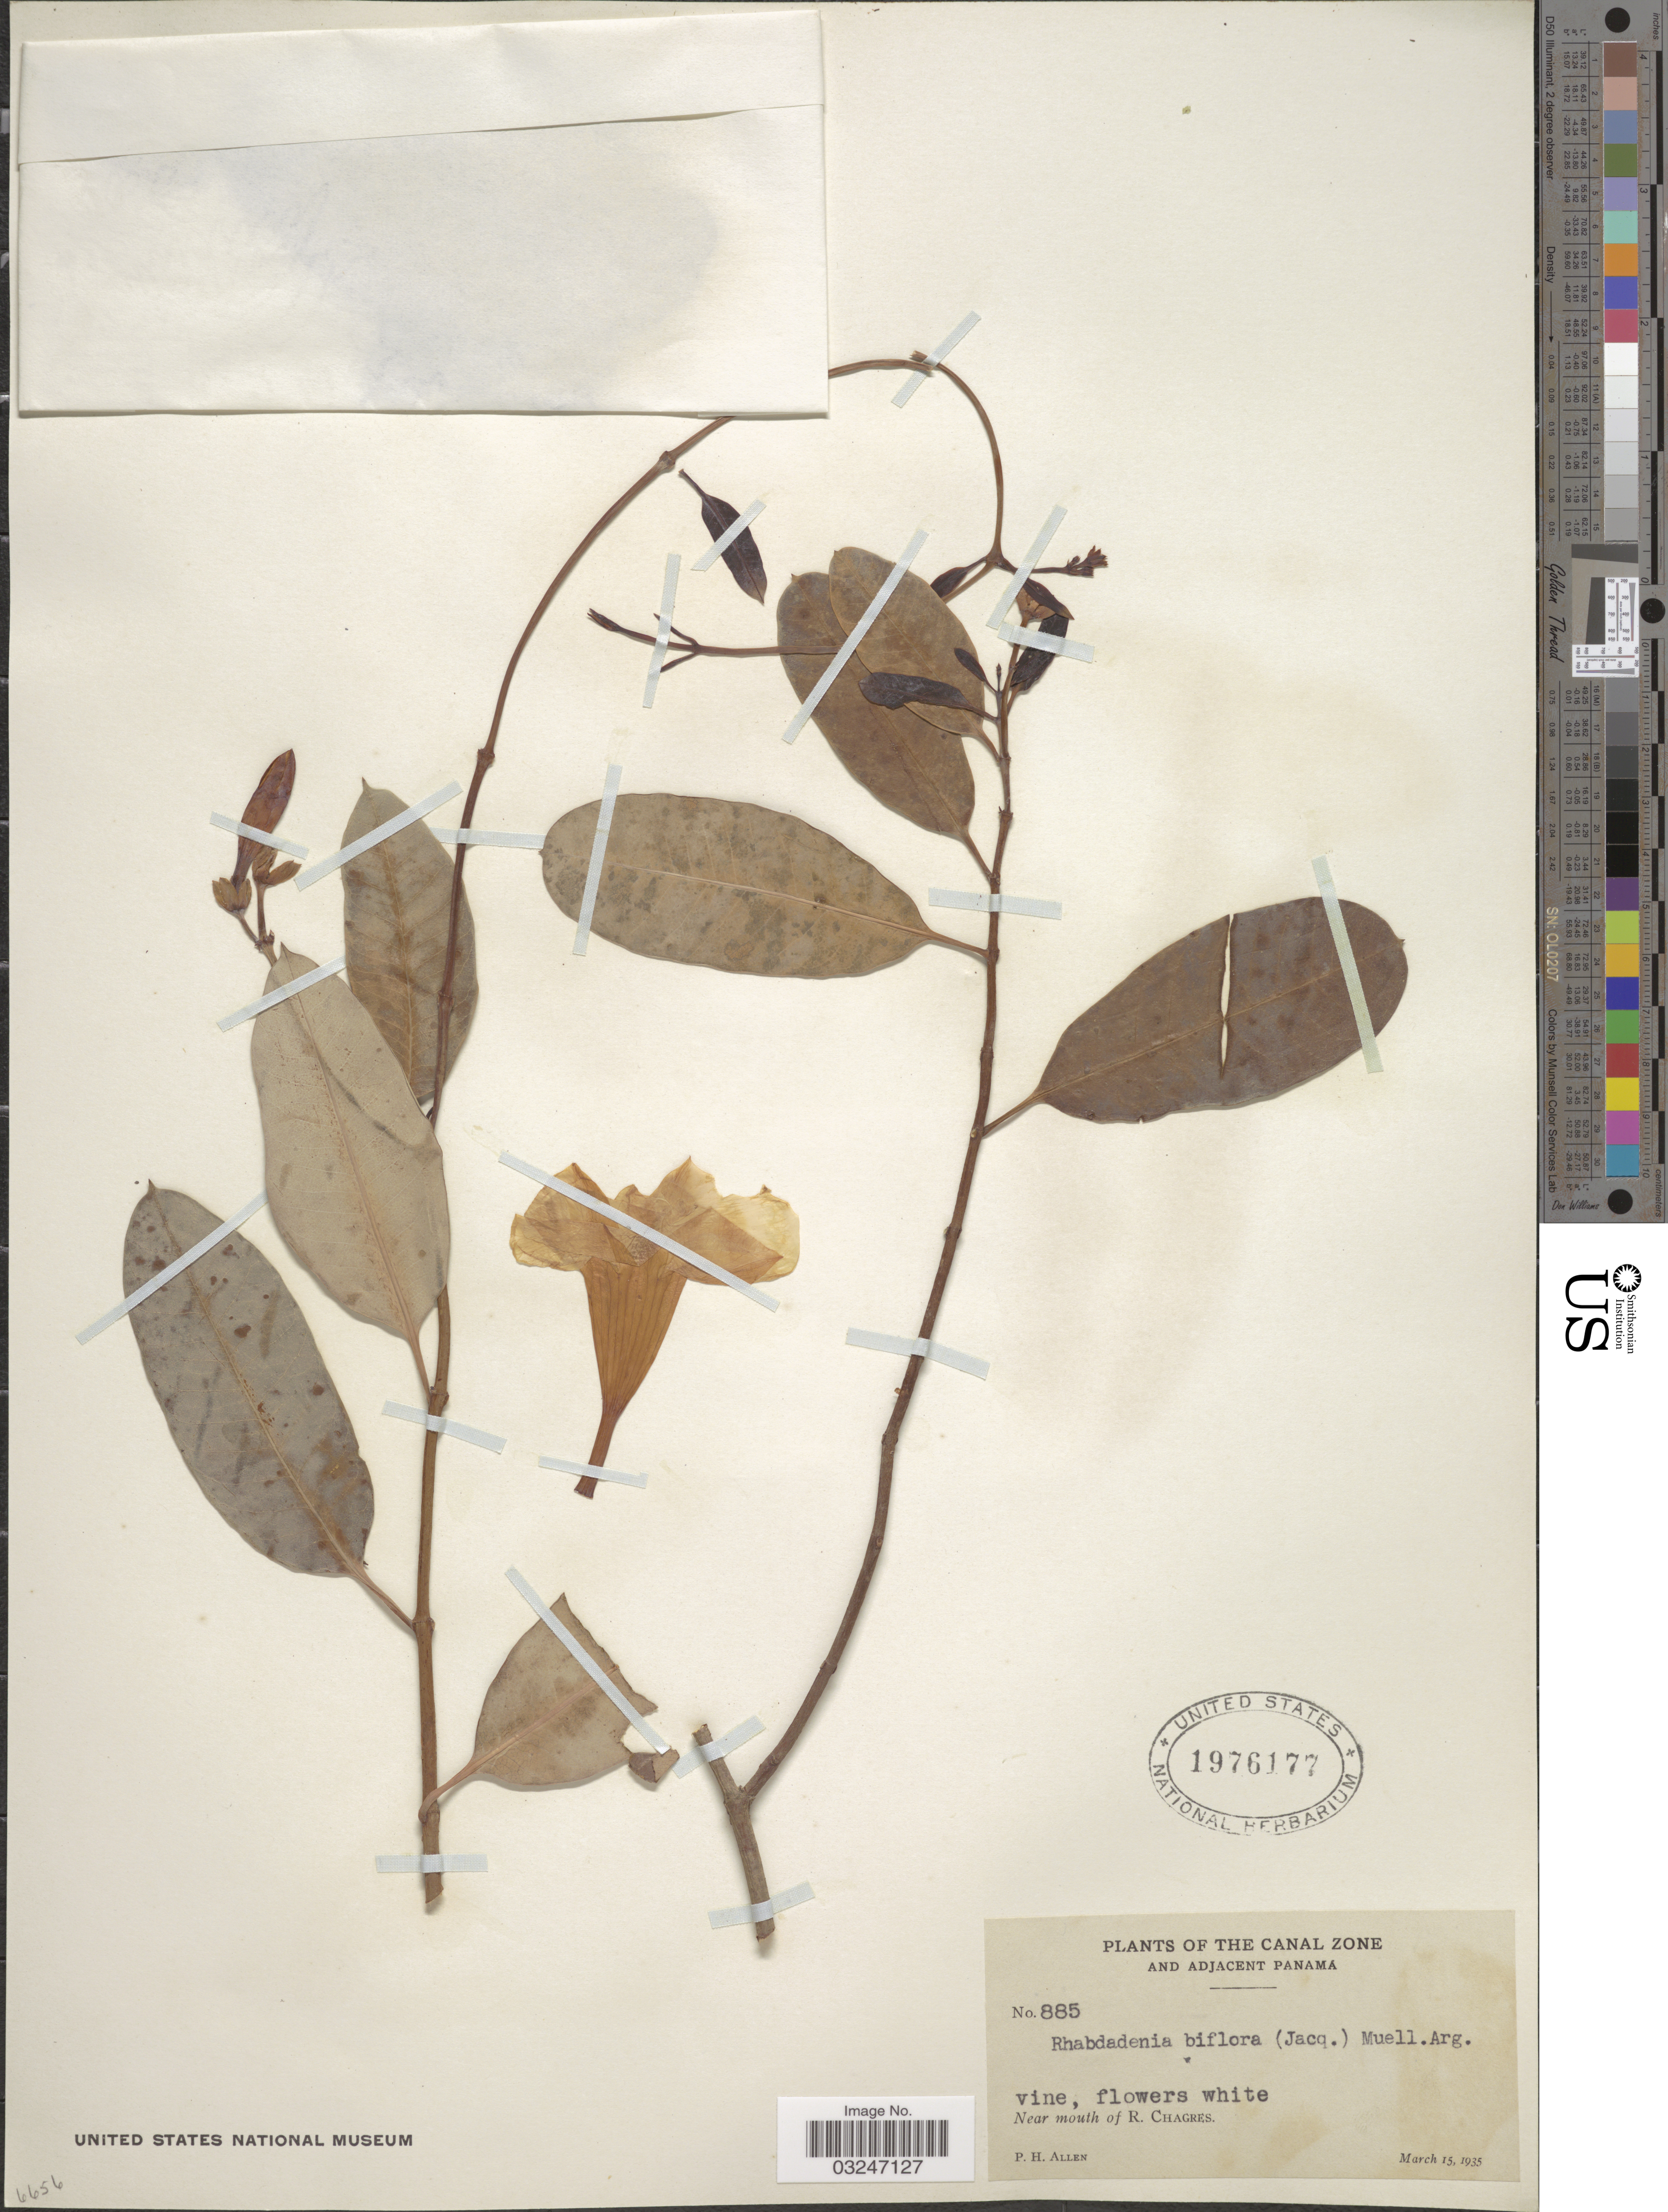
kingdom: Plantae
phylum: Tracheophyta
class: Magnoliopsida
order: Gentianales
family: Apocynaceae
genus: Rhabdadenia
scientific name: Rhabdadenia biflora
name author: (Jacq.) Müll. Arg.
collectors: P. H. Allen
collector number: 885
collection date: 1935-03-15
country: Panama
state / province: Colón / Panamá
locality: The Canal Zone and adjacent Panama. Near mouth of R. Chagres.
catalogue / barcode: US 1976177